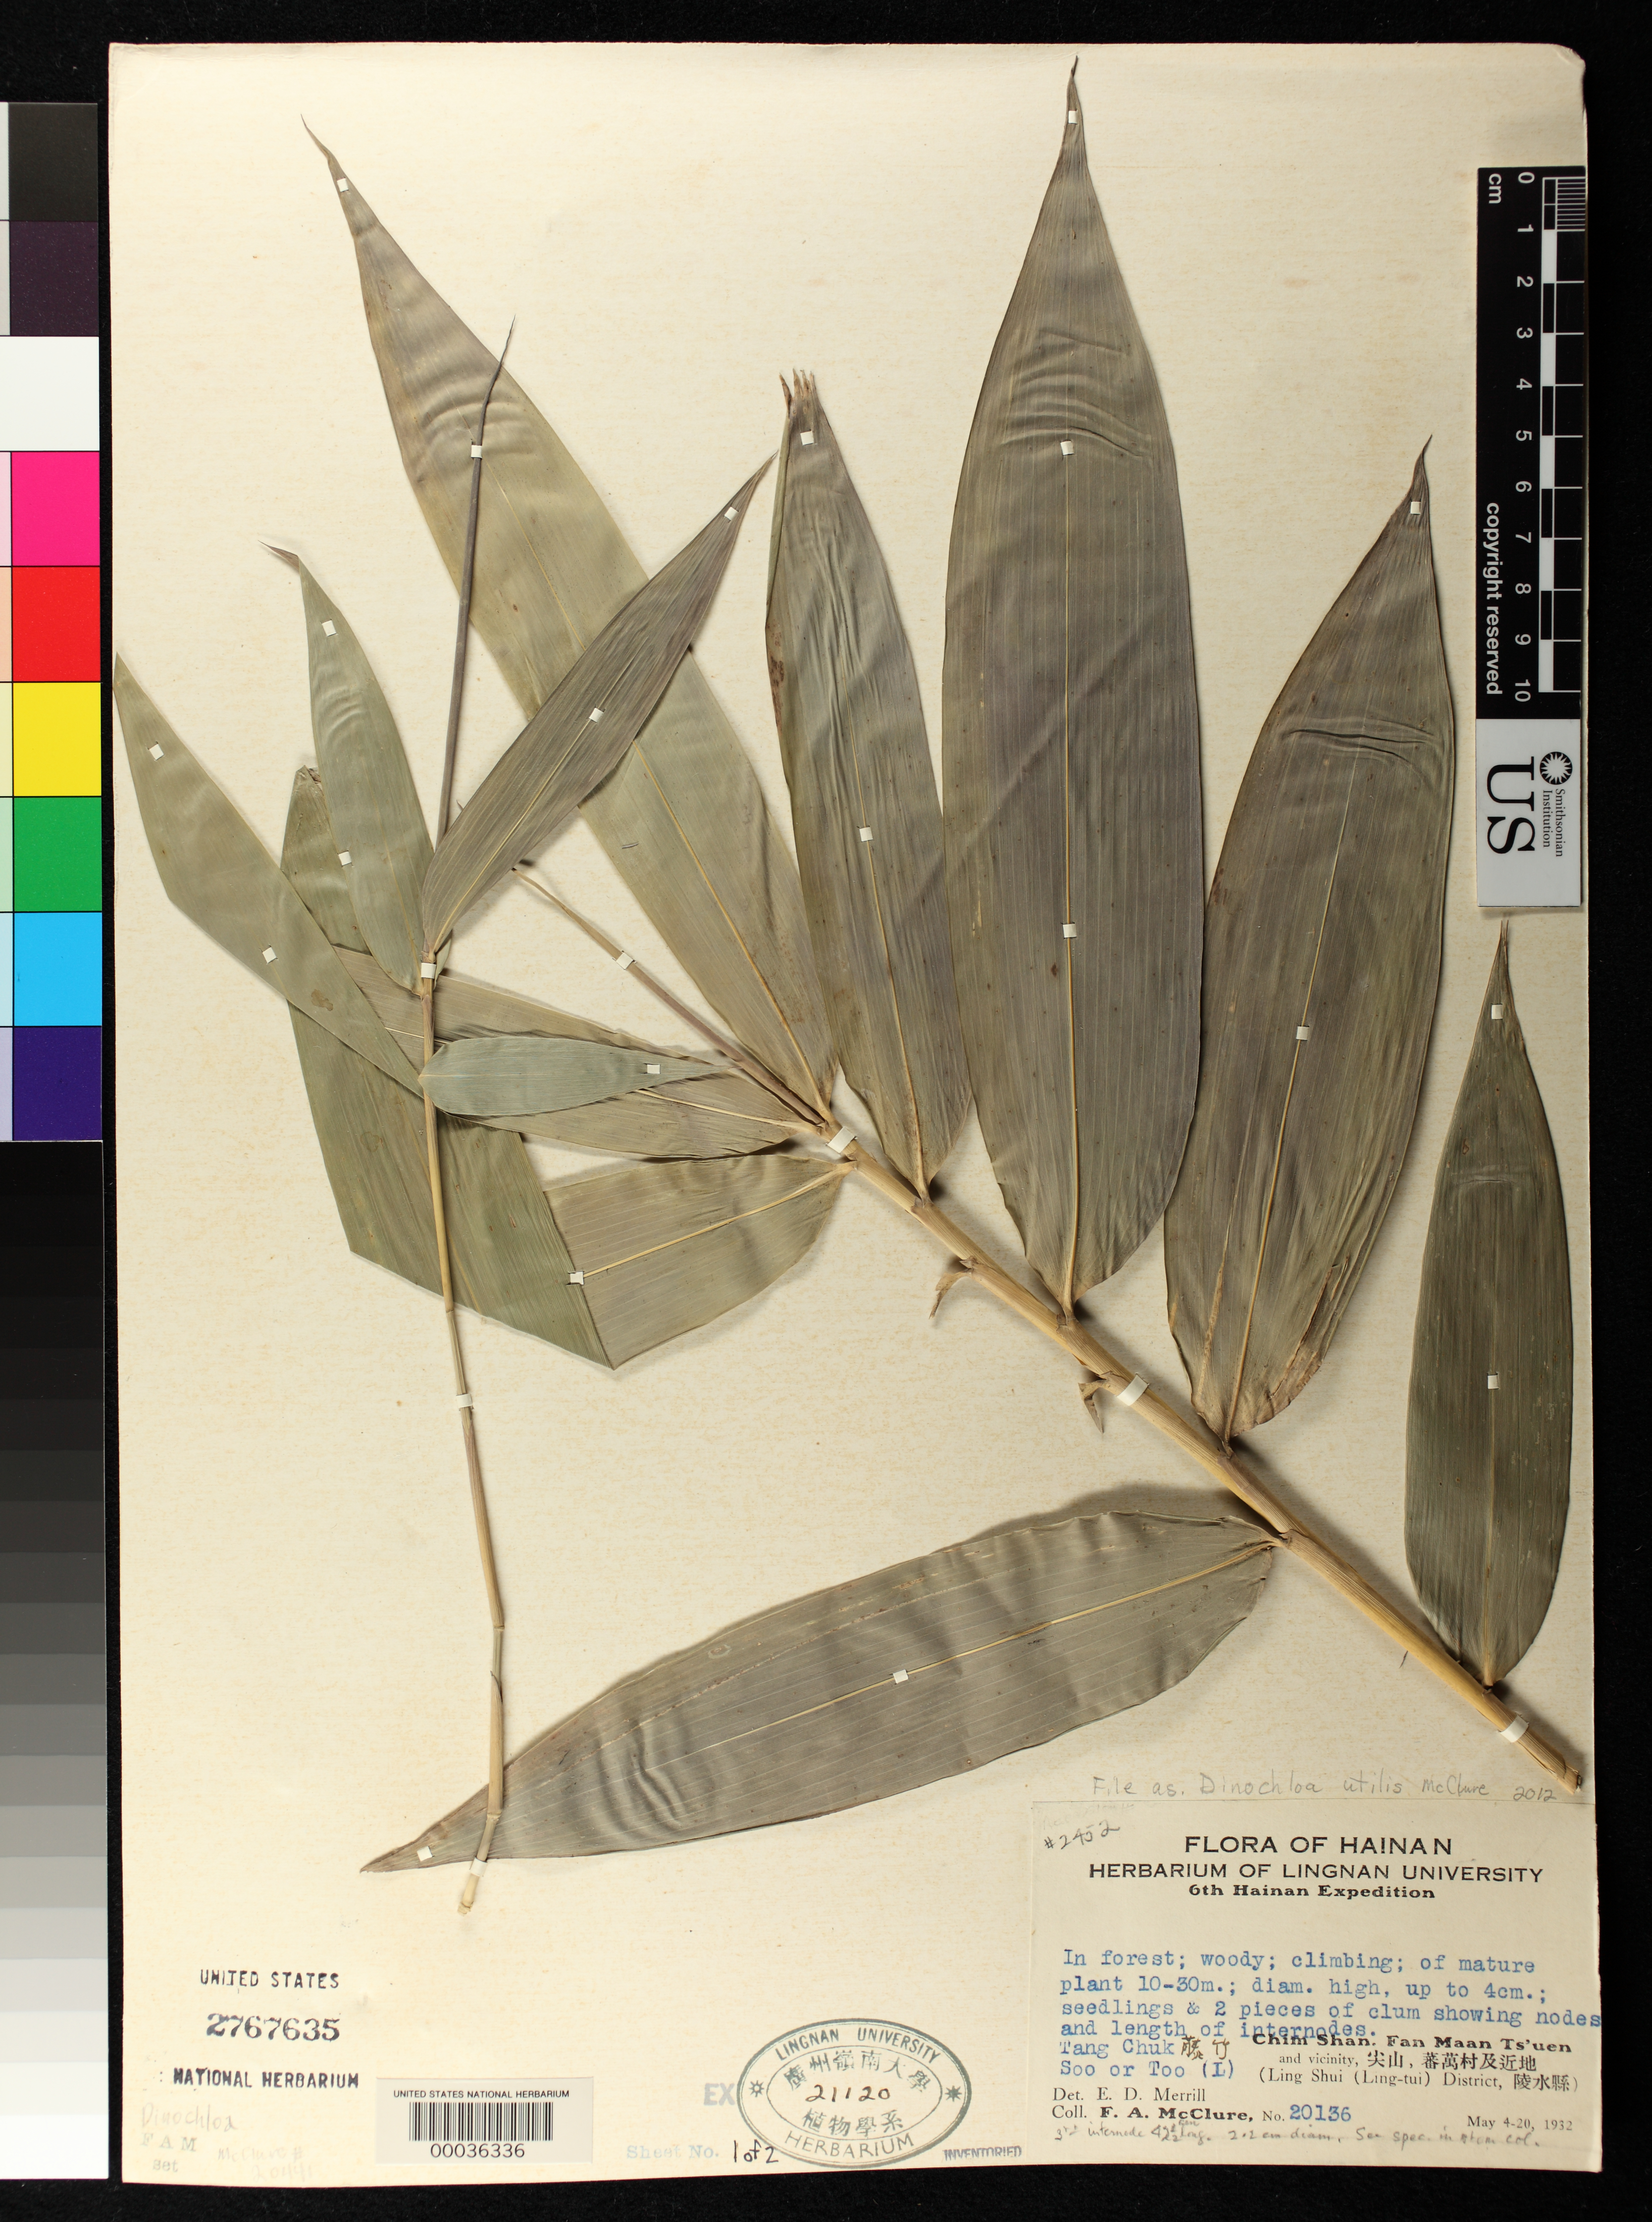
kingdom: Plantae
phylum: Tracheophyta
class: Liliopsida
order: Poales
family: Poaceae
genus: Dinochloa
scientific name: Dinochloa utilis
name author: McClure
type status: Isotype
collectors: F. A. McClure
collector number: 20136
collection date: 1932-05-04/1932-05-20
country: China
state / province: Hainan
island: Hainan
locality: Ling Shui Dist., Chim Shan, Fan Masn Ts'uen and vicinity.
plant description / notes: Specimen ex Lingnan University Herbarium (# 21120), B.G. 2452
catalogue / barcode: US 2767635